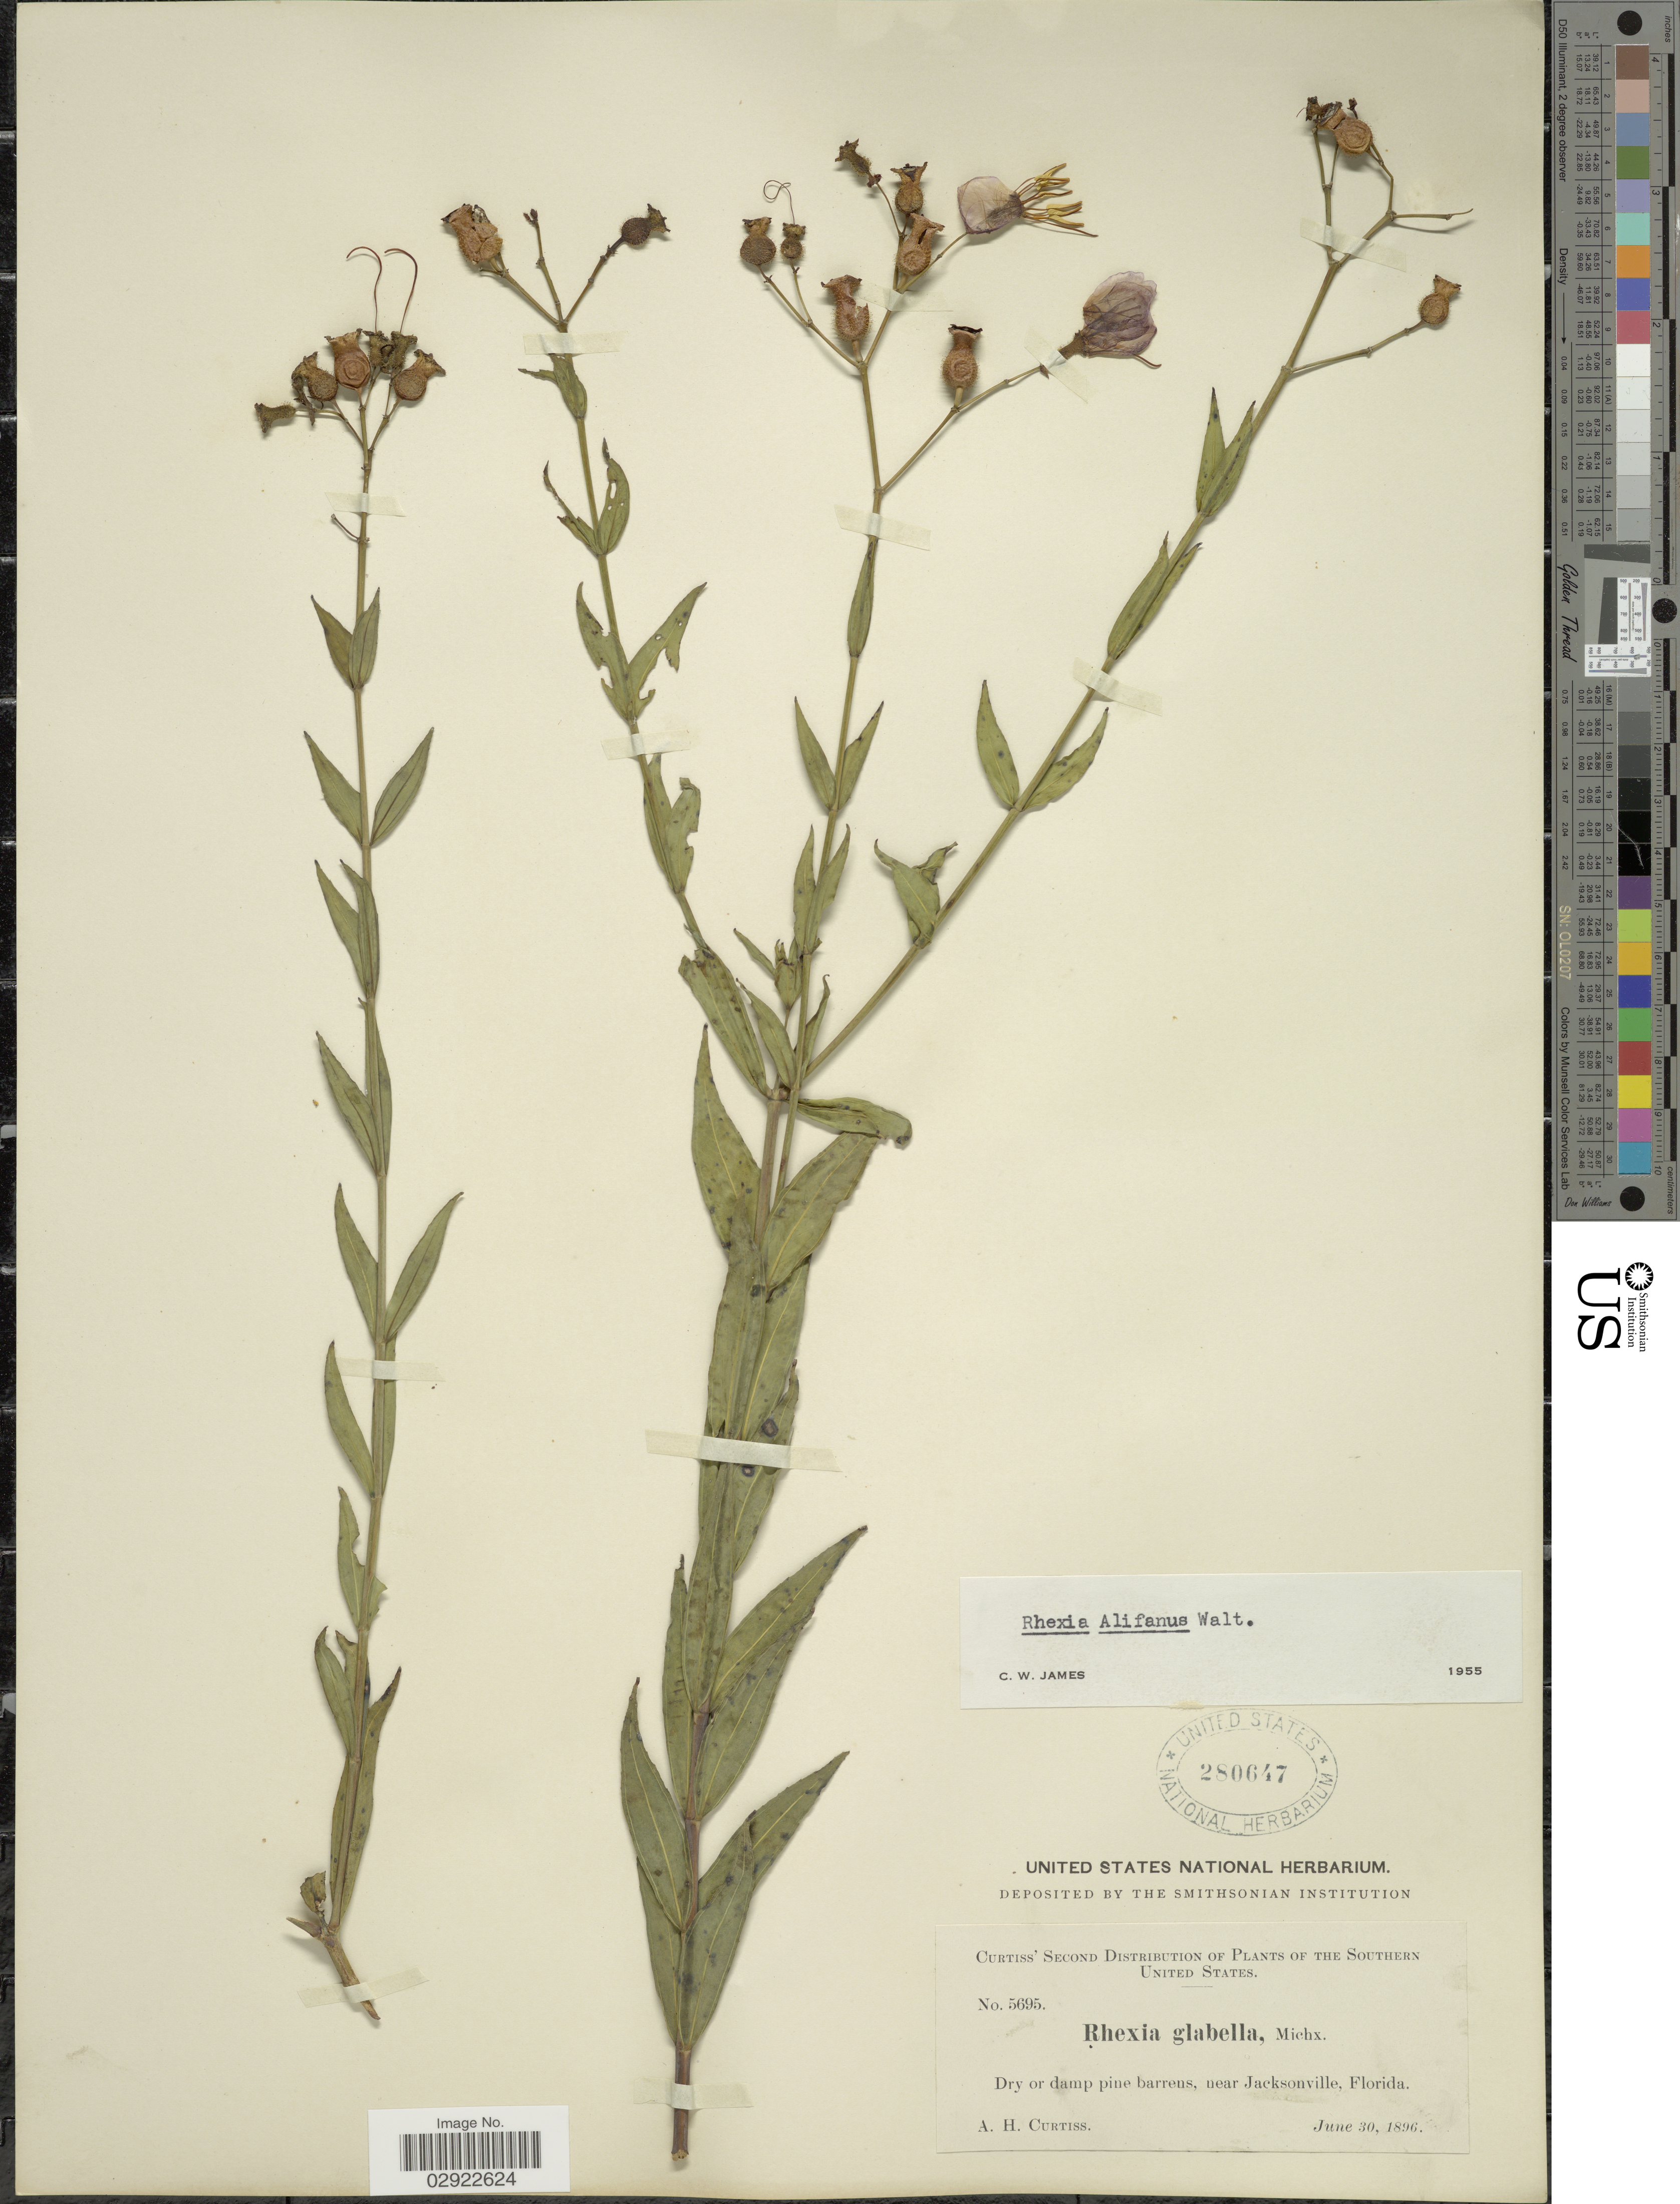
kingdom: Plantae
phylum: Tracheophyta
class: Magnoliopsida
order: Myrtales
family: Melastomataceae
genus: Rhexia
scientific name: Rhexia alifanus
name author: Walter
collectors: A. H. Curtiss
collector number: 5695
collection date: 1896-06-30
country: United States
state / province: Florida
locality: Southern United States, near Jacksonville.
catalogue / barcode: US 280647